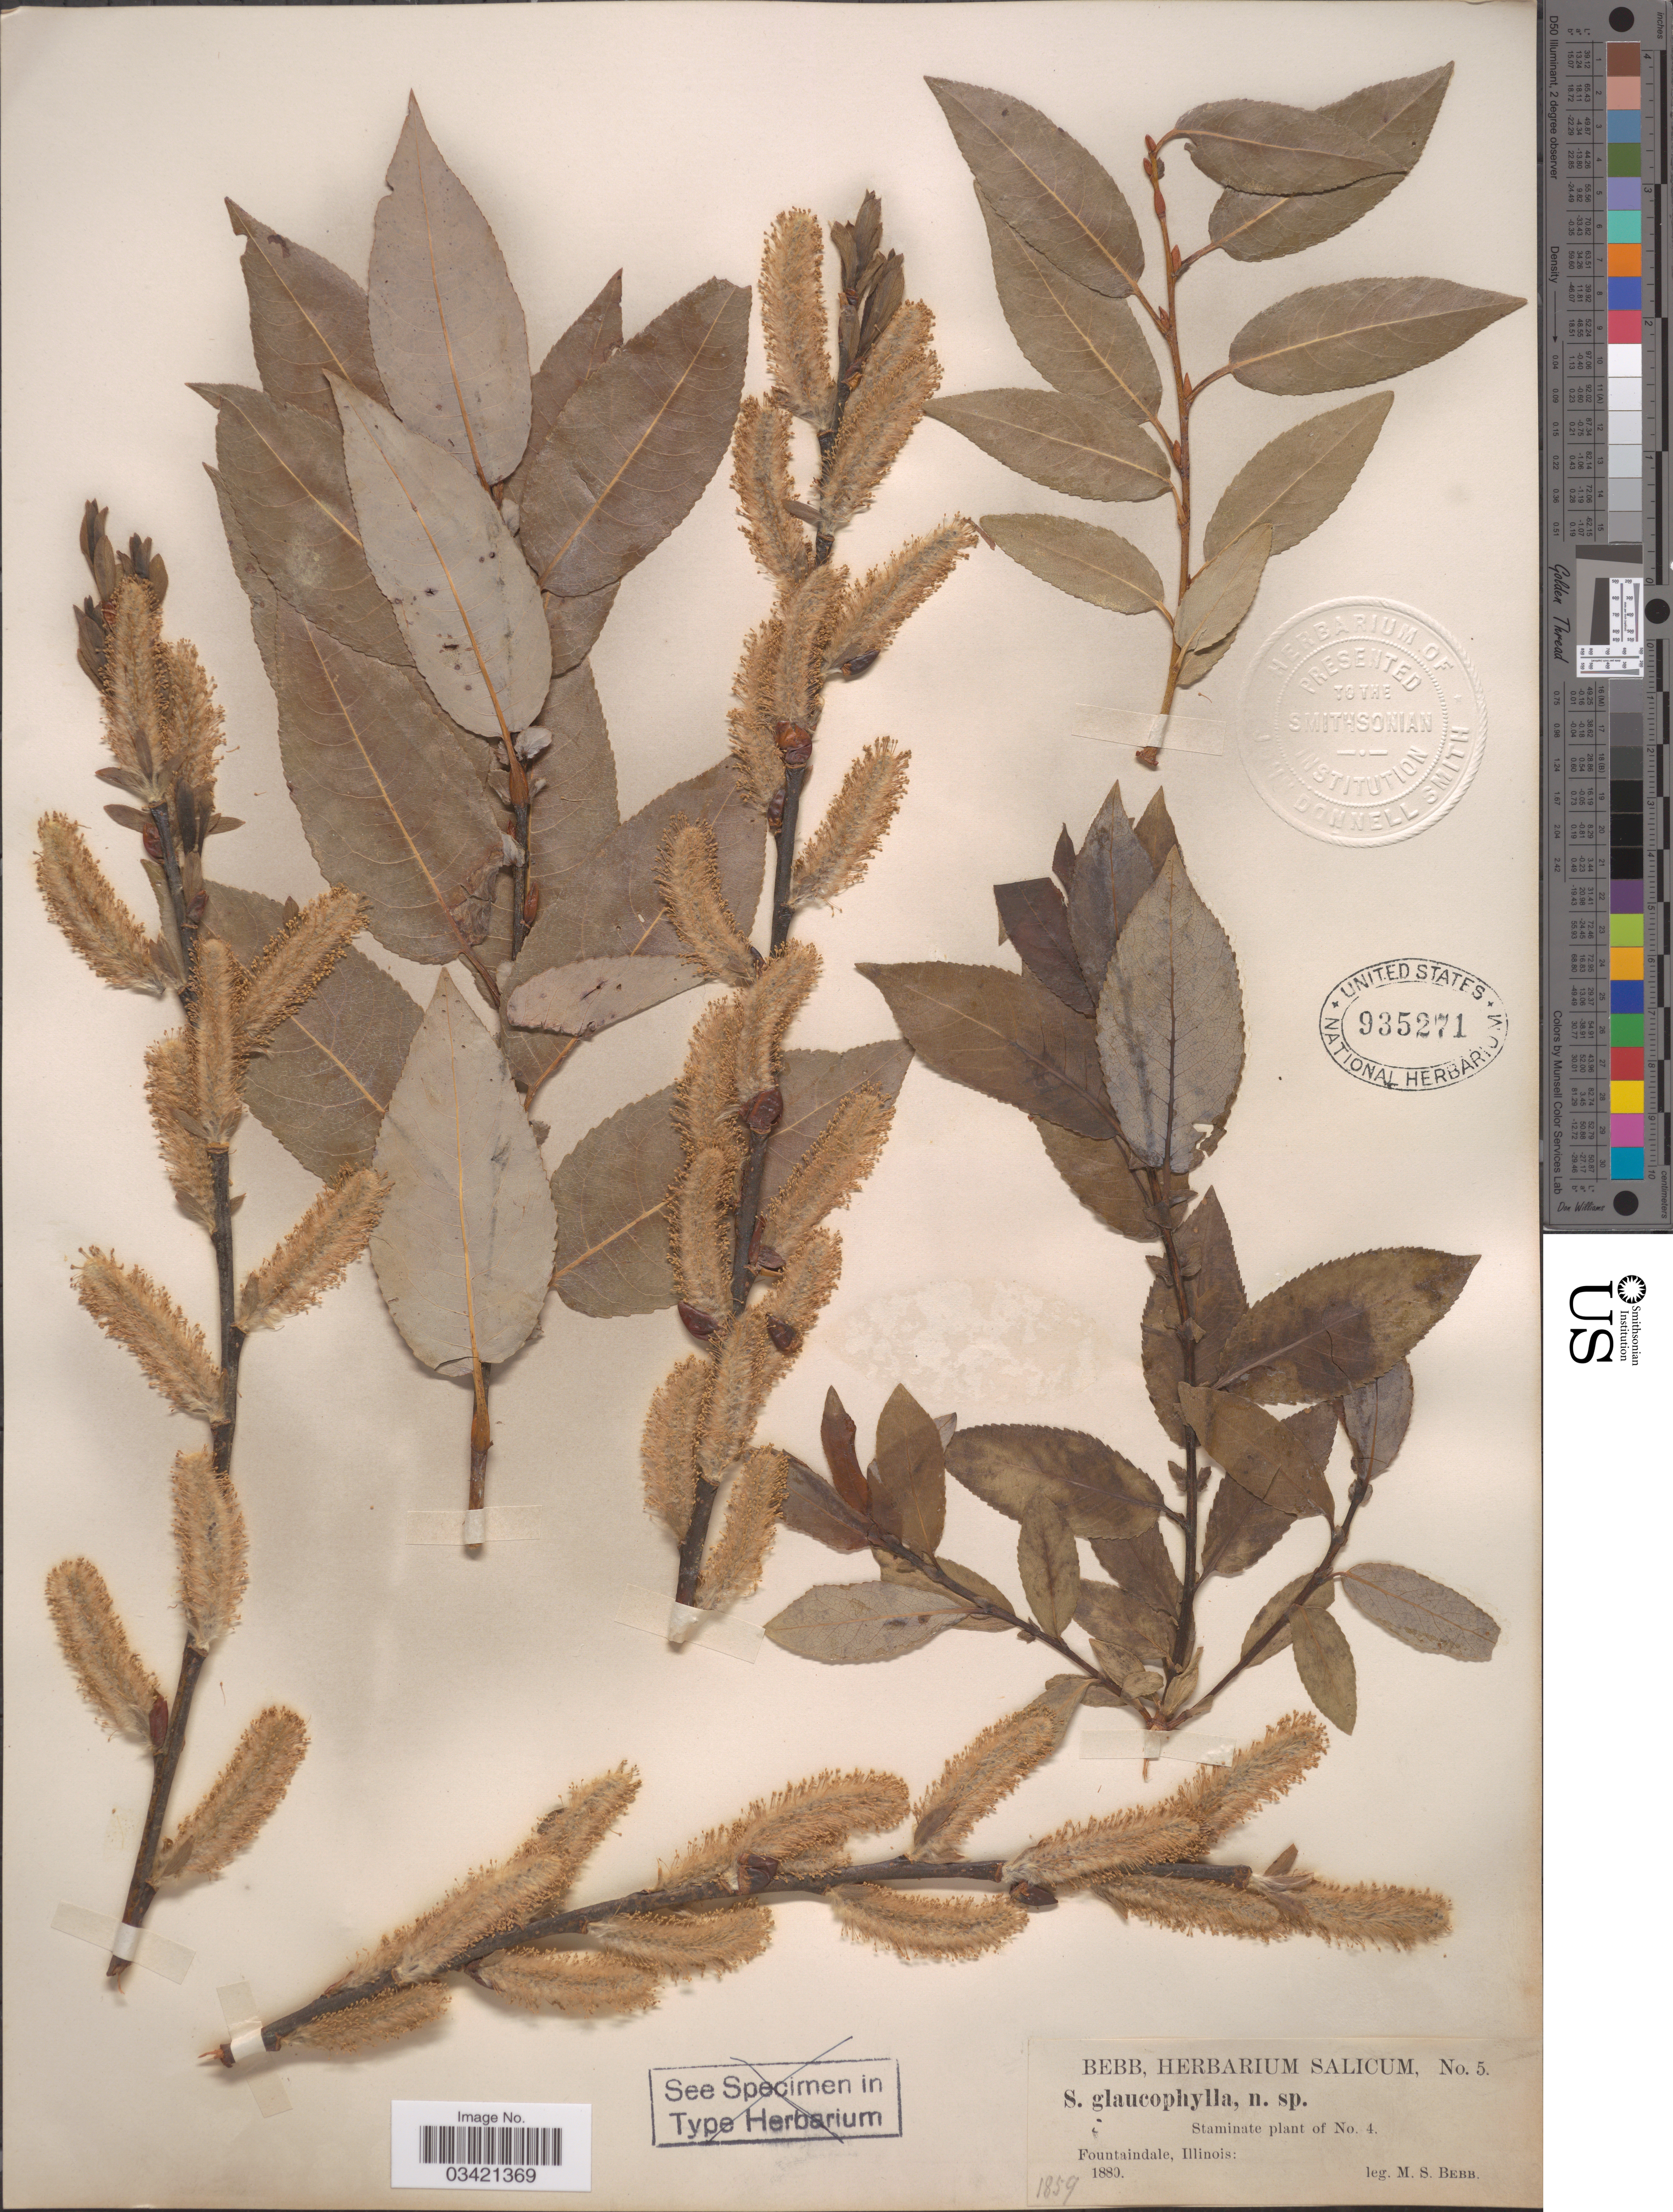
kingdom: Plantae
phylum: Tracheophyta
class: Magnoliopsida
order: Malpighiales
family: Salicaceae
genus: Salix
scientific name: Salix glaucophylla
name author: Andersson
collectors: M. Bebb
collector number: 5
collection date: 1880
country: United States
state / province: Illinois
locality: Fountaindale.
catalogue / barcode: US 935271